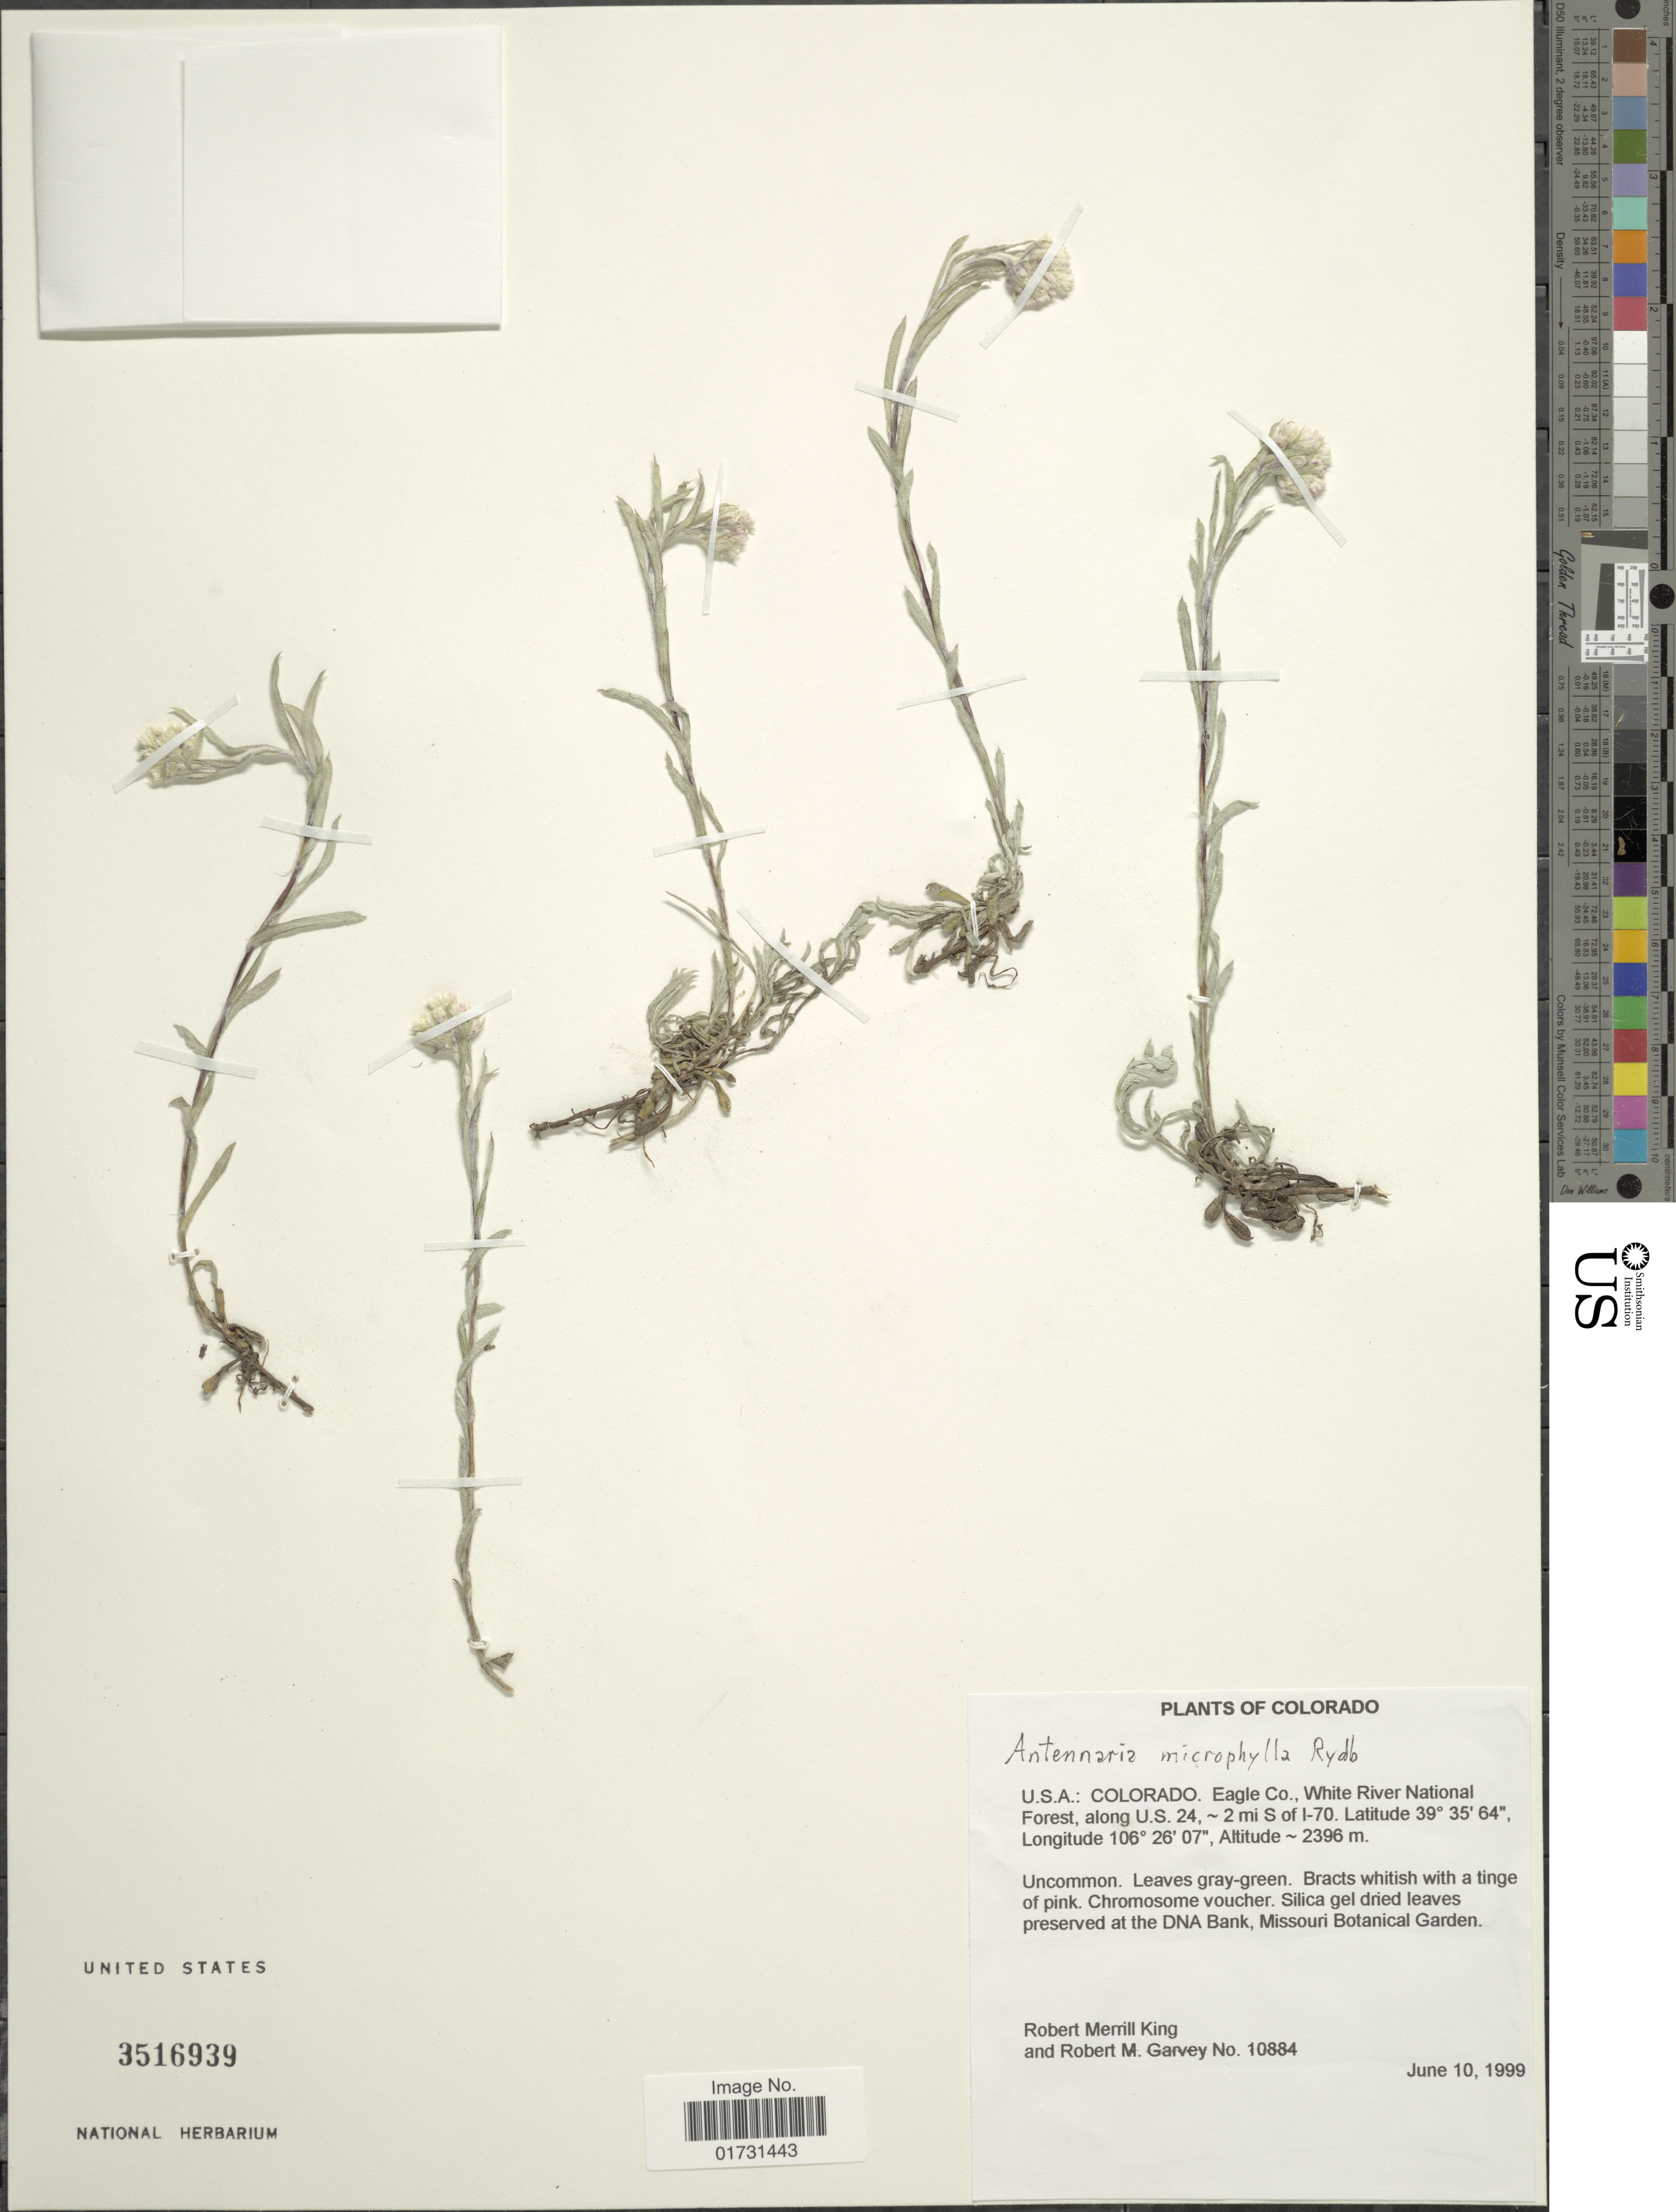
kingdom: Plantae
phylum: Tracheophyta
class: Magnoliopsida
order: Asterales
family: Asteraceae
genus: Antennaria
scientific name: Antennaria microphylla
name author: Rydb.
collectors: R. M. King & R. Garvey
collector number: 10884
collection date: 1999-06-10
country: United States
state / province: Colorado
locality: Eagle Co., White River National Forest, along U.S. 24, :2 mi S of I-70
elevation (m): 2396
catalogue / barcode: US 3516939